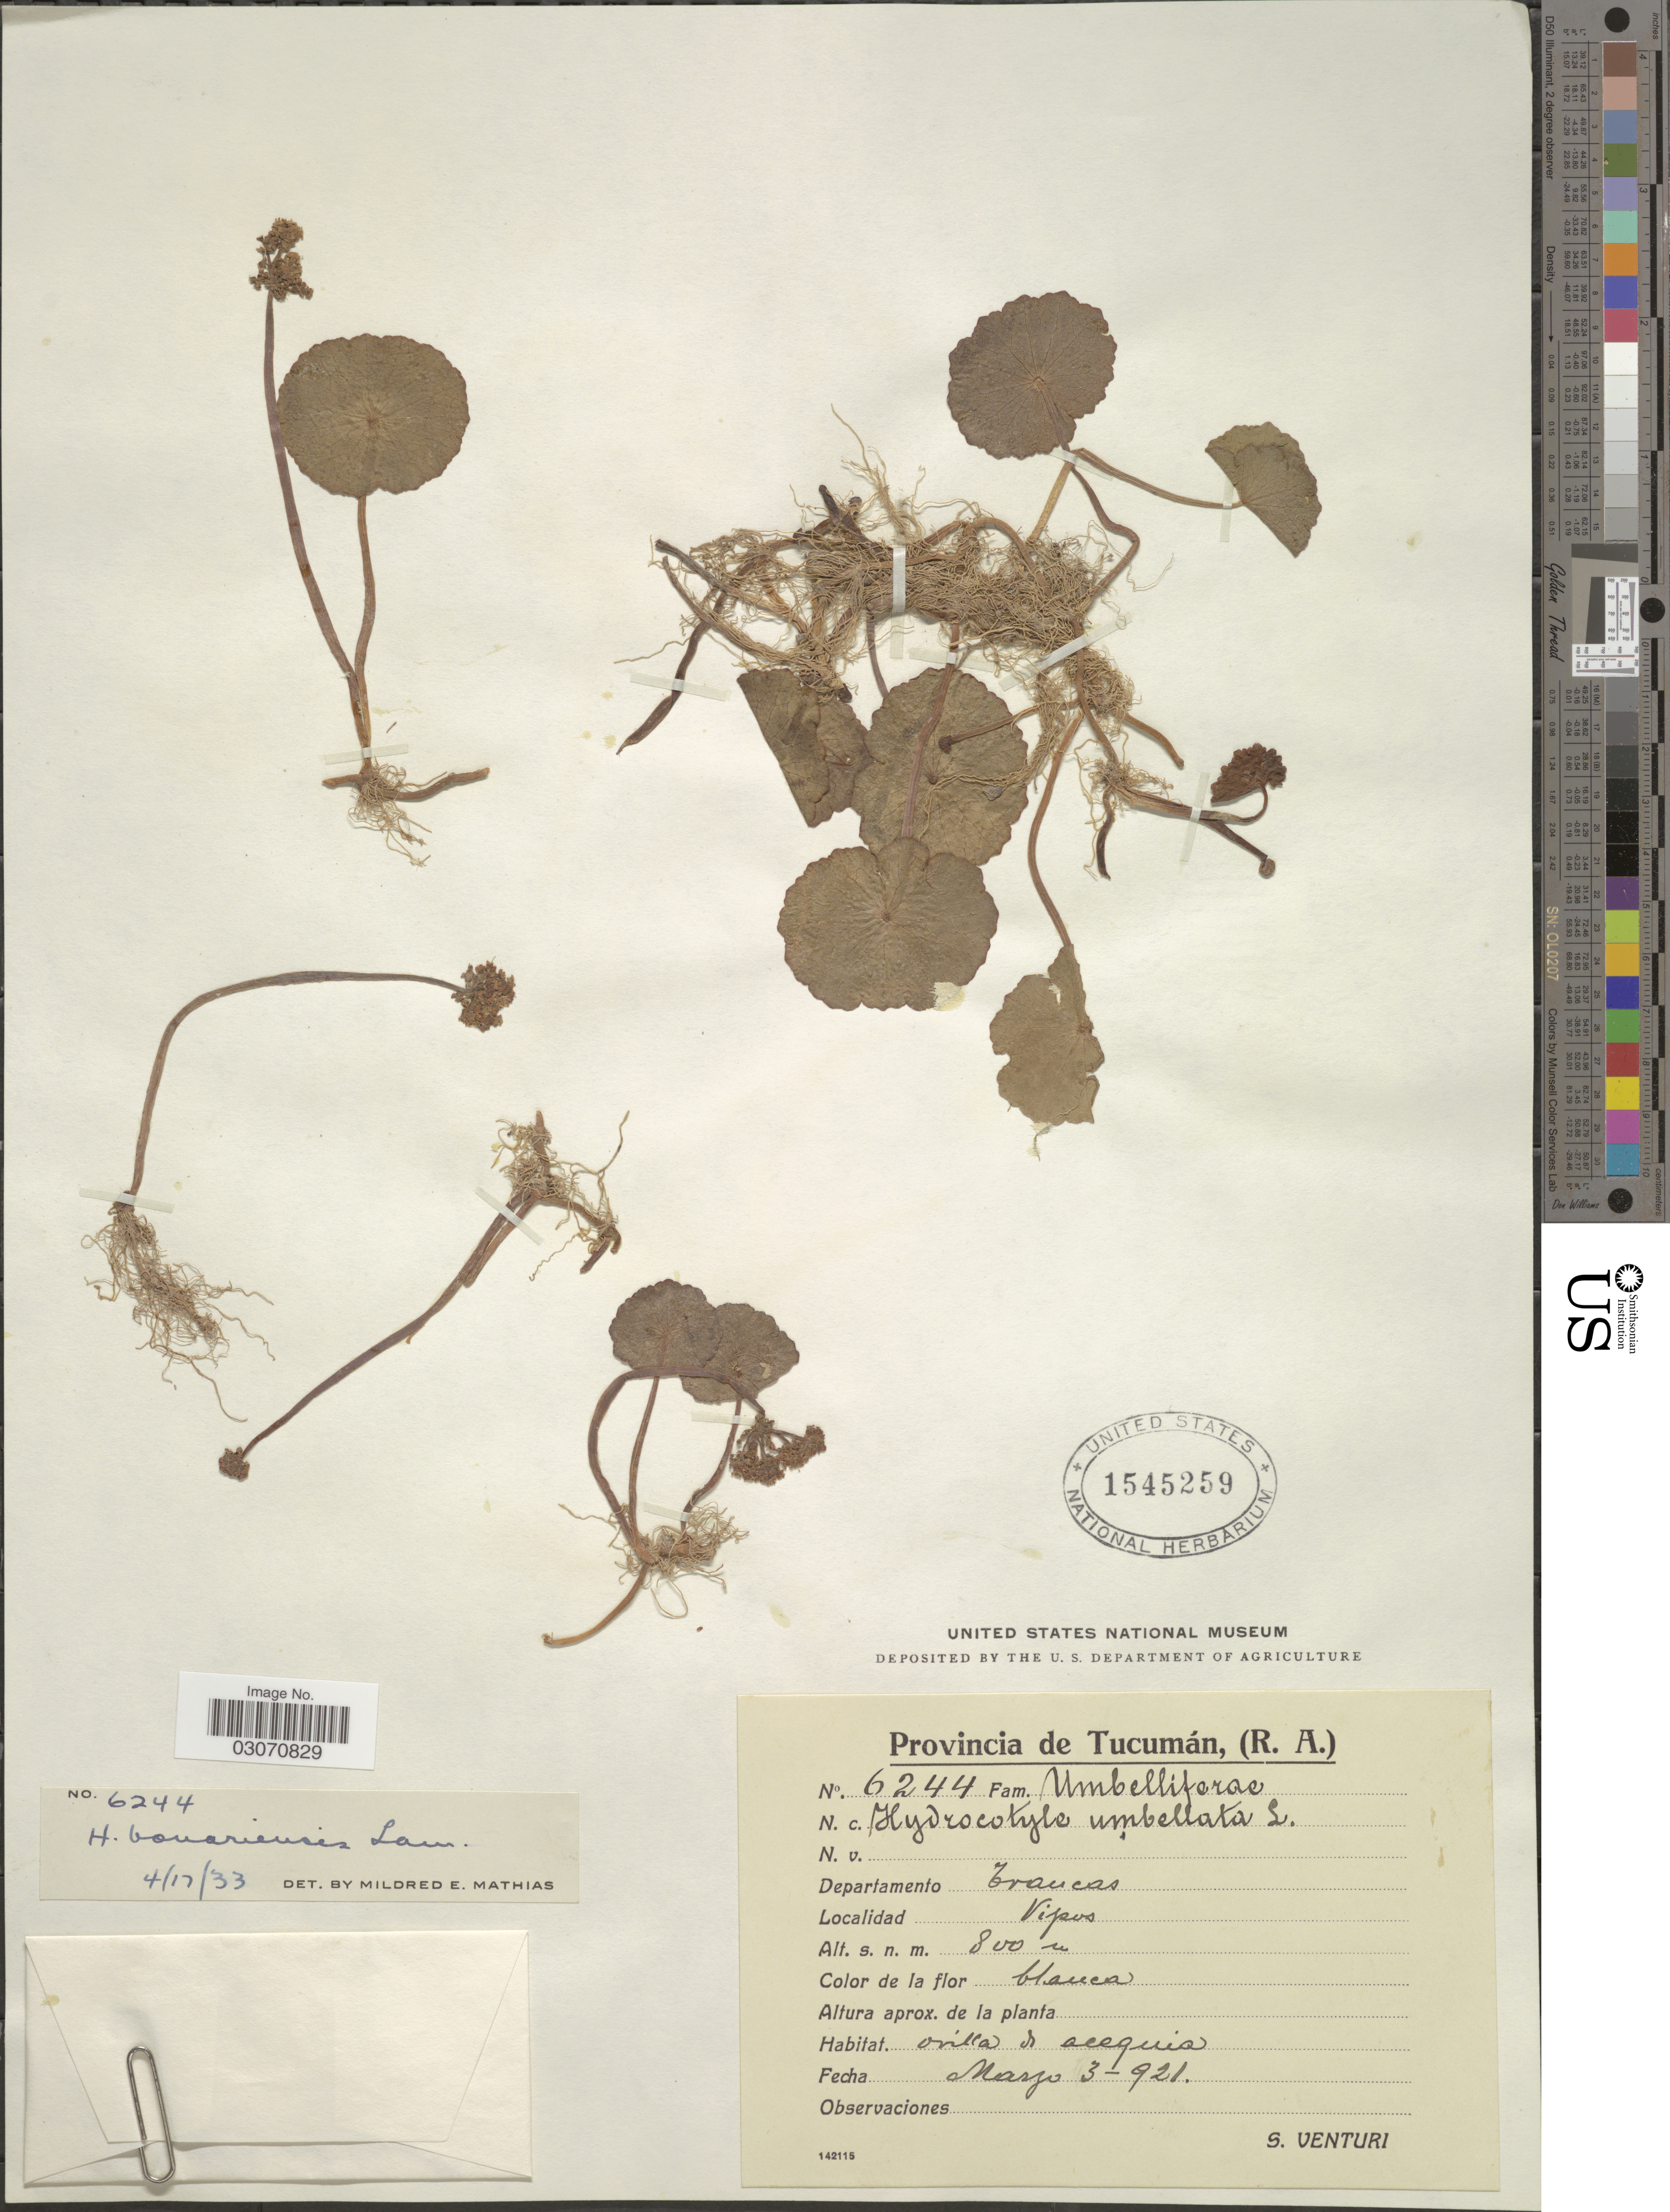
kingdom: Plantae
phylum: Tracheophyta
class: Magnoliopsida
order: Apiales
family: Araliaceae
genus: Hydrocotyle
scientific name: Hydrocotyle bonariensis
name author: Lam.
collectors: S. Venturi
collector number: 6244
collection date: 1921-03-03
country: Argentina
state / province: Tucuman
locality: (R.A.) Departamento Trancas, Vipos.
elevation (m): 800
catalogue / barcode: US 1545259